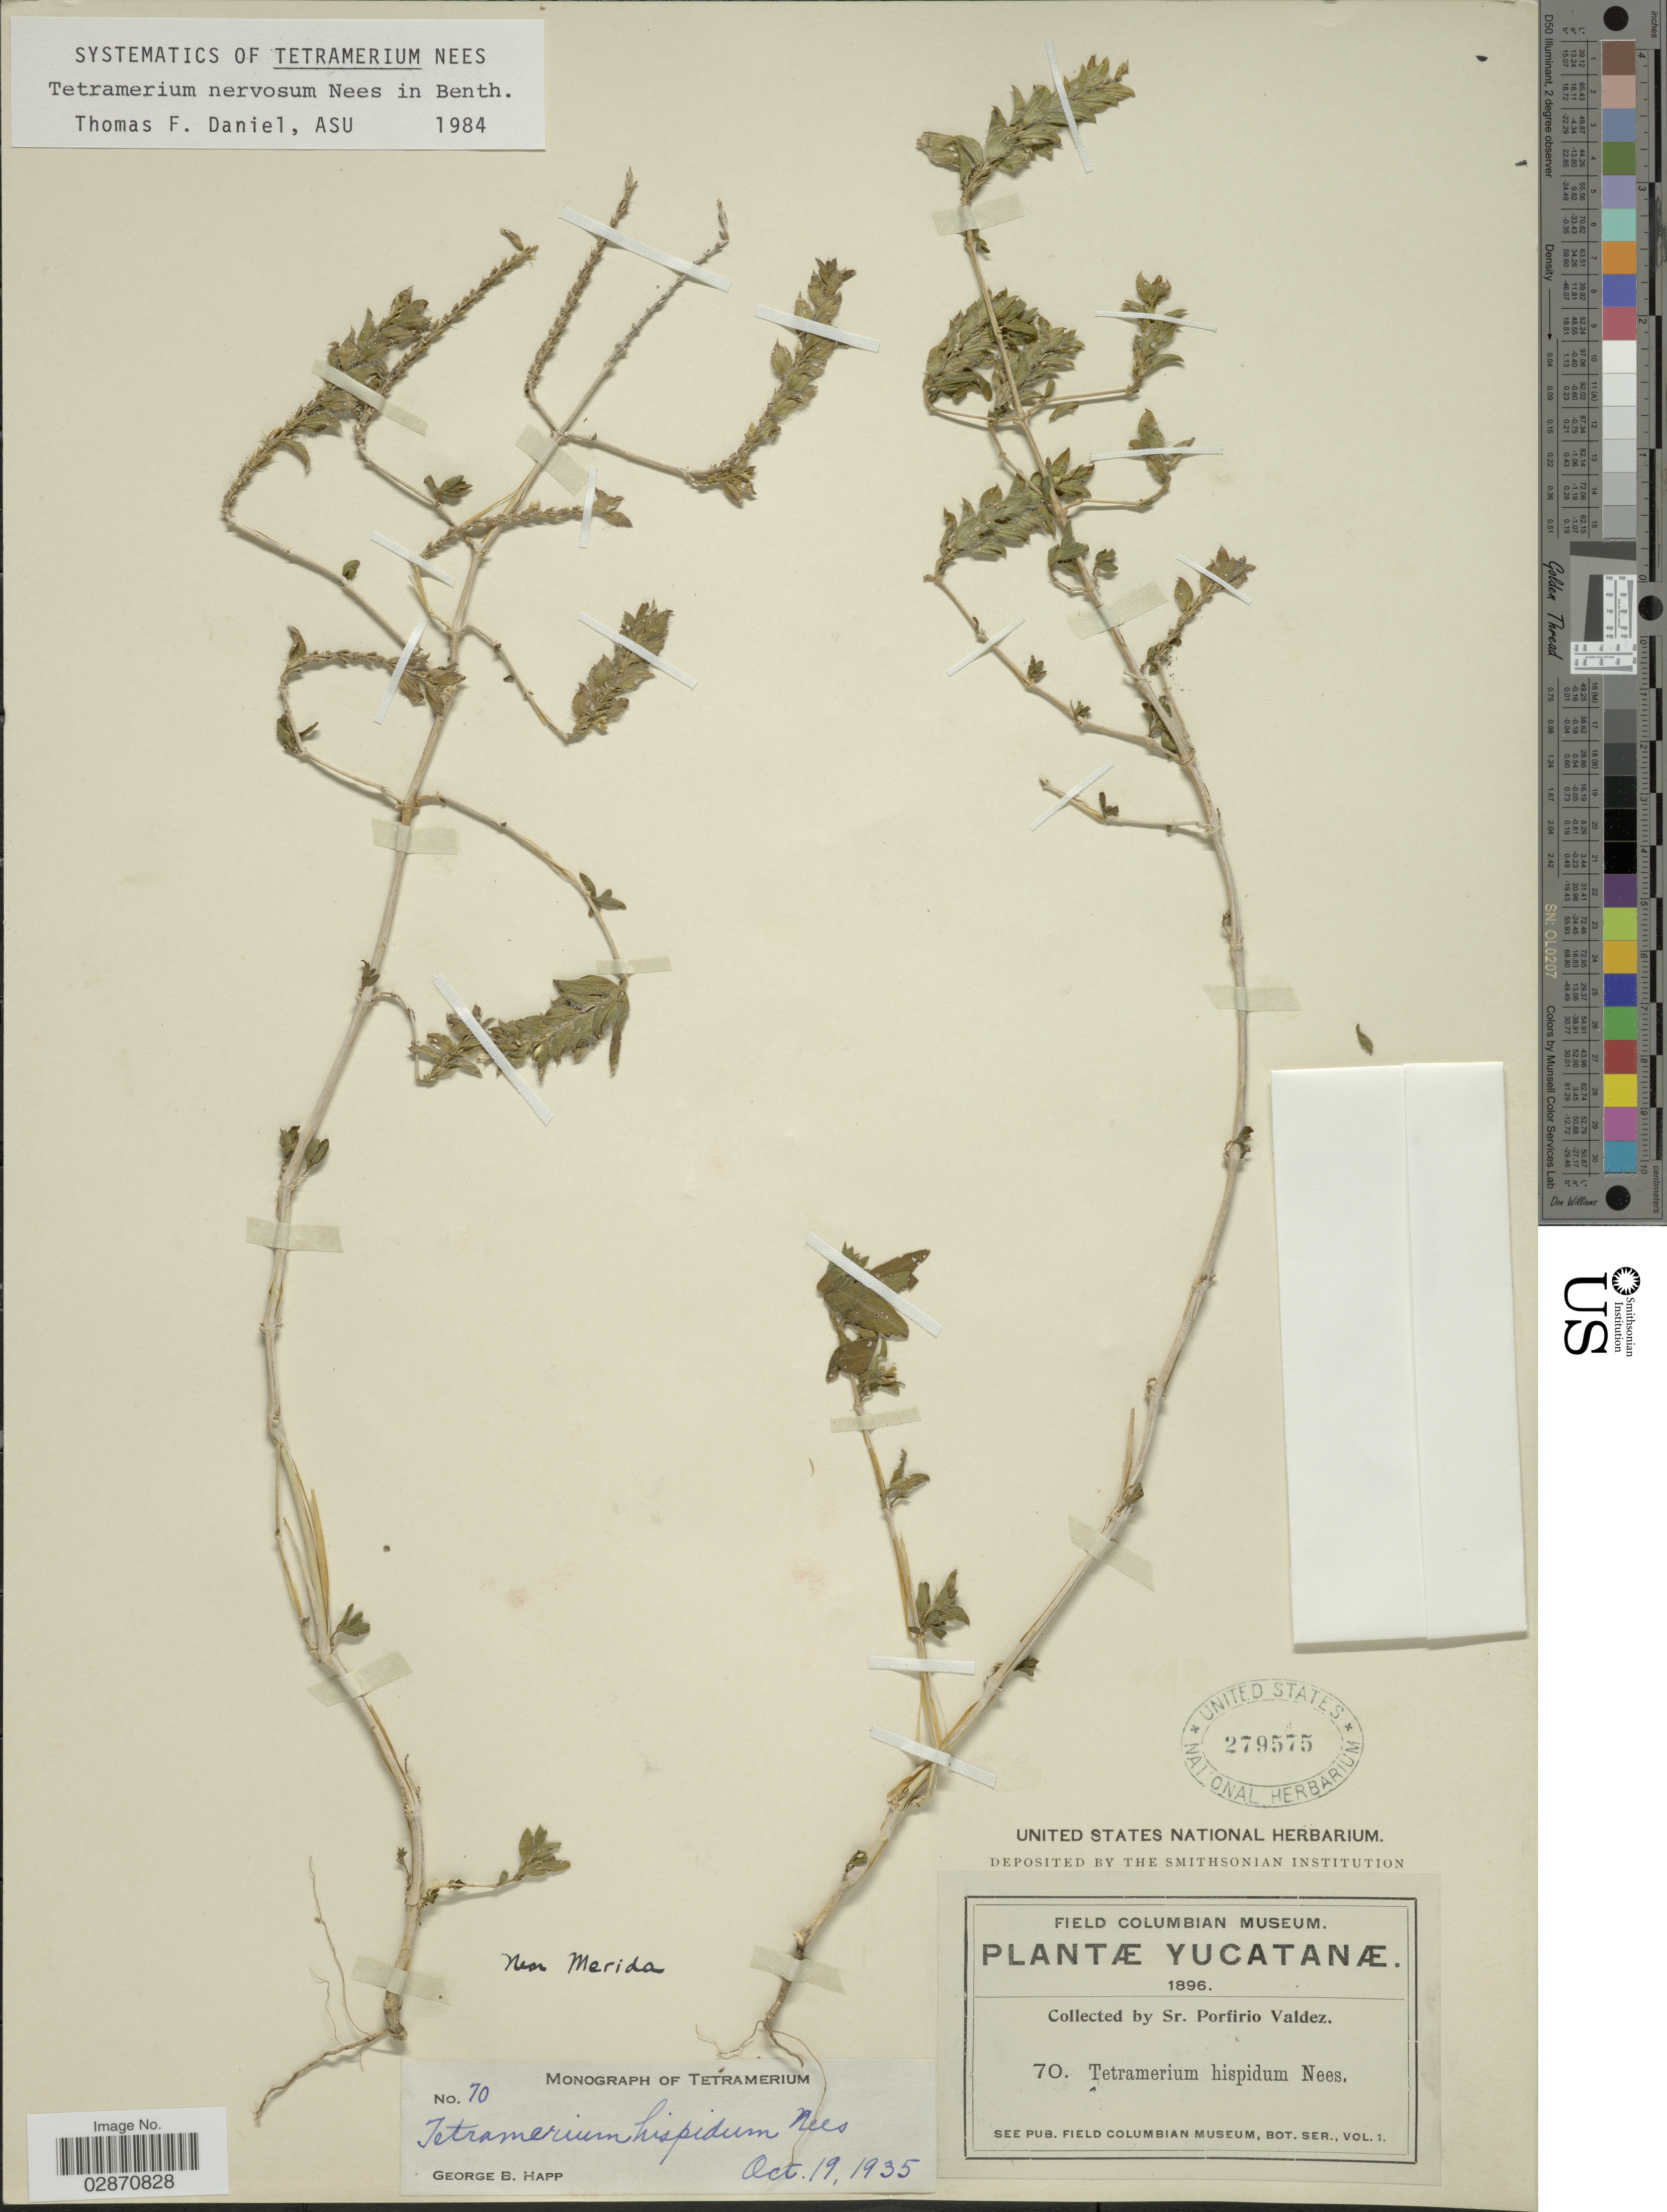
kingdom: Plantae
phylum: Tracheophyta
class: Magnoliopsida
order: Lamiales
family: Acanthaceae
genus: Tetramerium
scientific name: Tetramerium nervosum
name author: Nees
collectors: P. Valdez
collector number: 70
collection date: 1896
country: Mexico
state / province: Yucatán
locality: Near Merida.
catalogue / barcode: US 279575